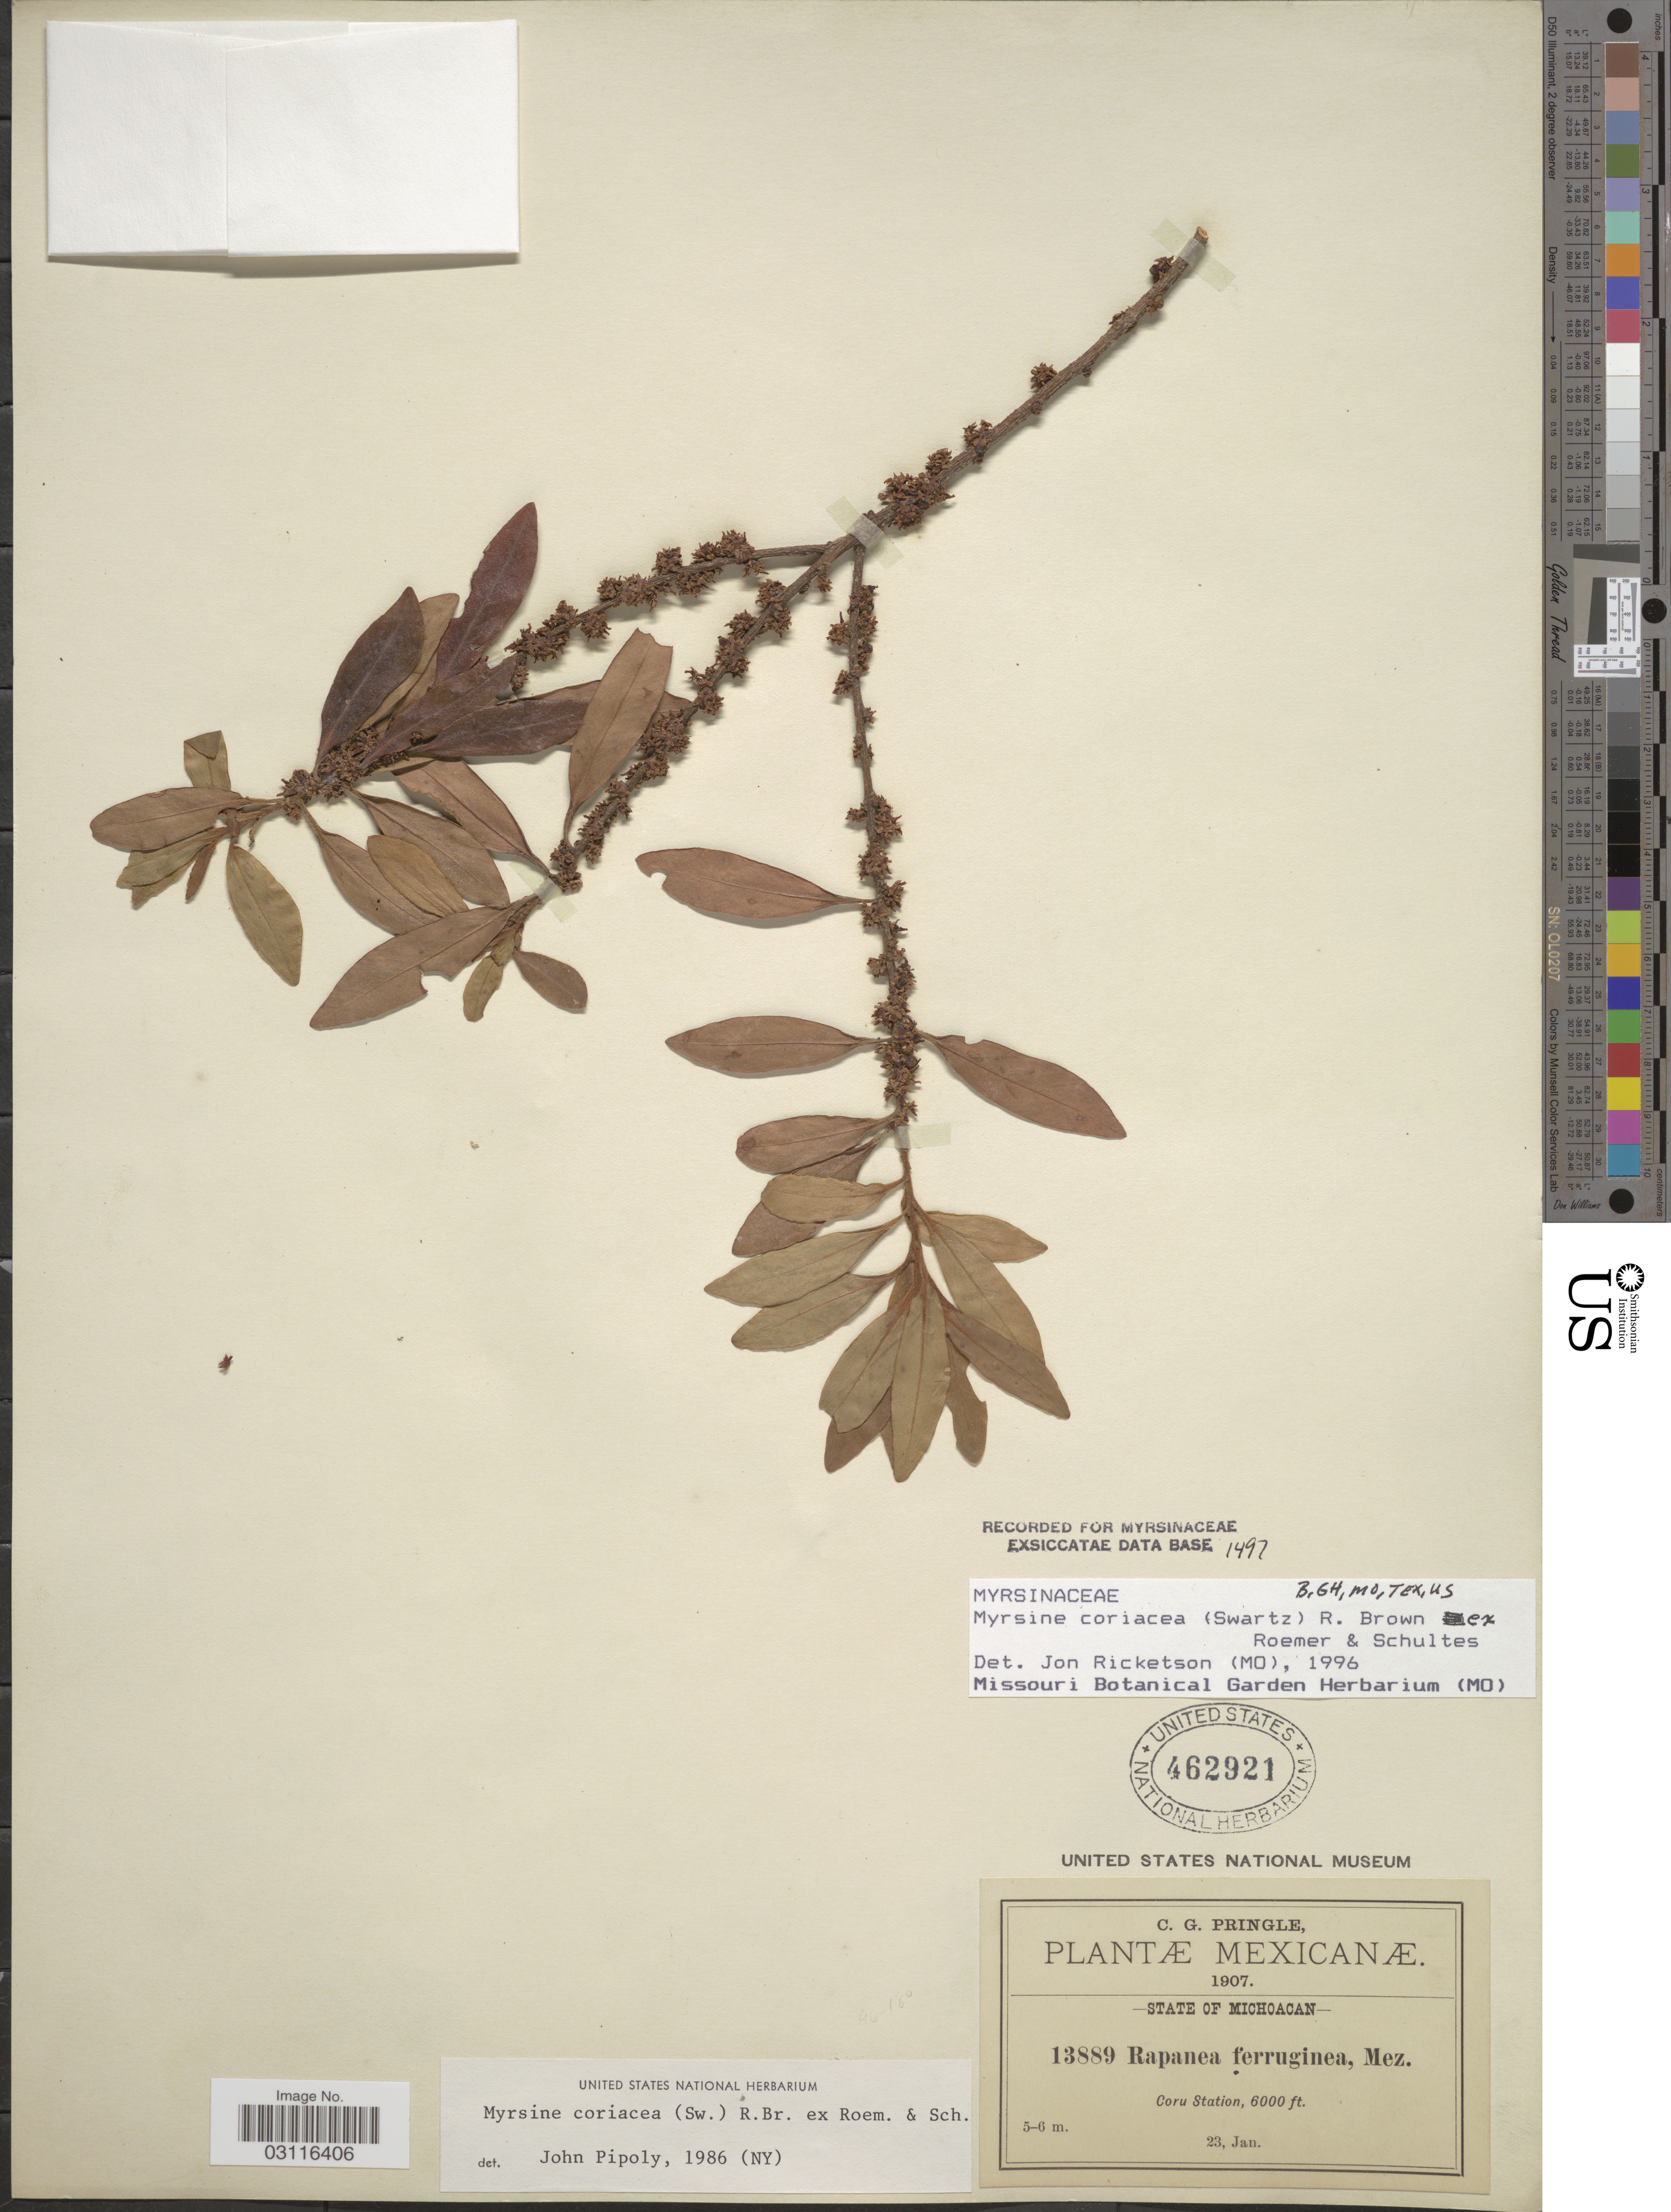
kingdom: Plantae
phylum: Tracheophyta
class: Magnoliopsida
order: Ericales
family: Primulaceae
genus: Myrsine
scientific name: Myrsine coriacea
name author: (Sw.) R. Br. ex Roem. & Schult.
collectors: C. G. Pringle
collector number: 13889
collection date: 1907-01-23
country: Mexico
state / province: Michoacán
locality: Coru Station.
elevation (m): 1829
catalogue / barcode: US 462921